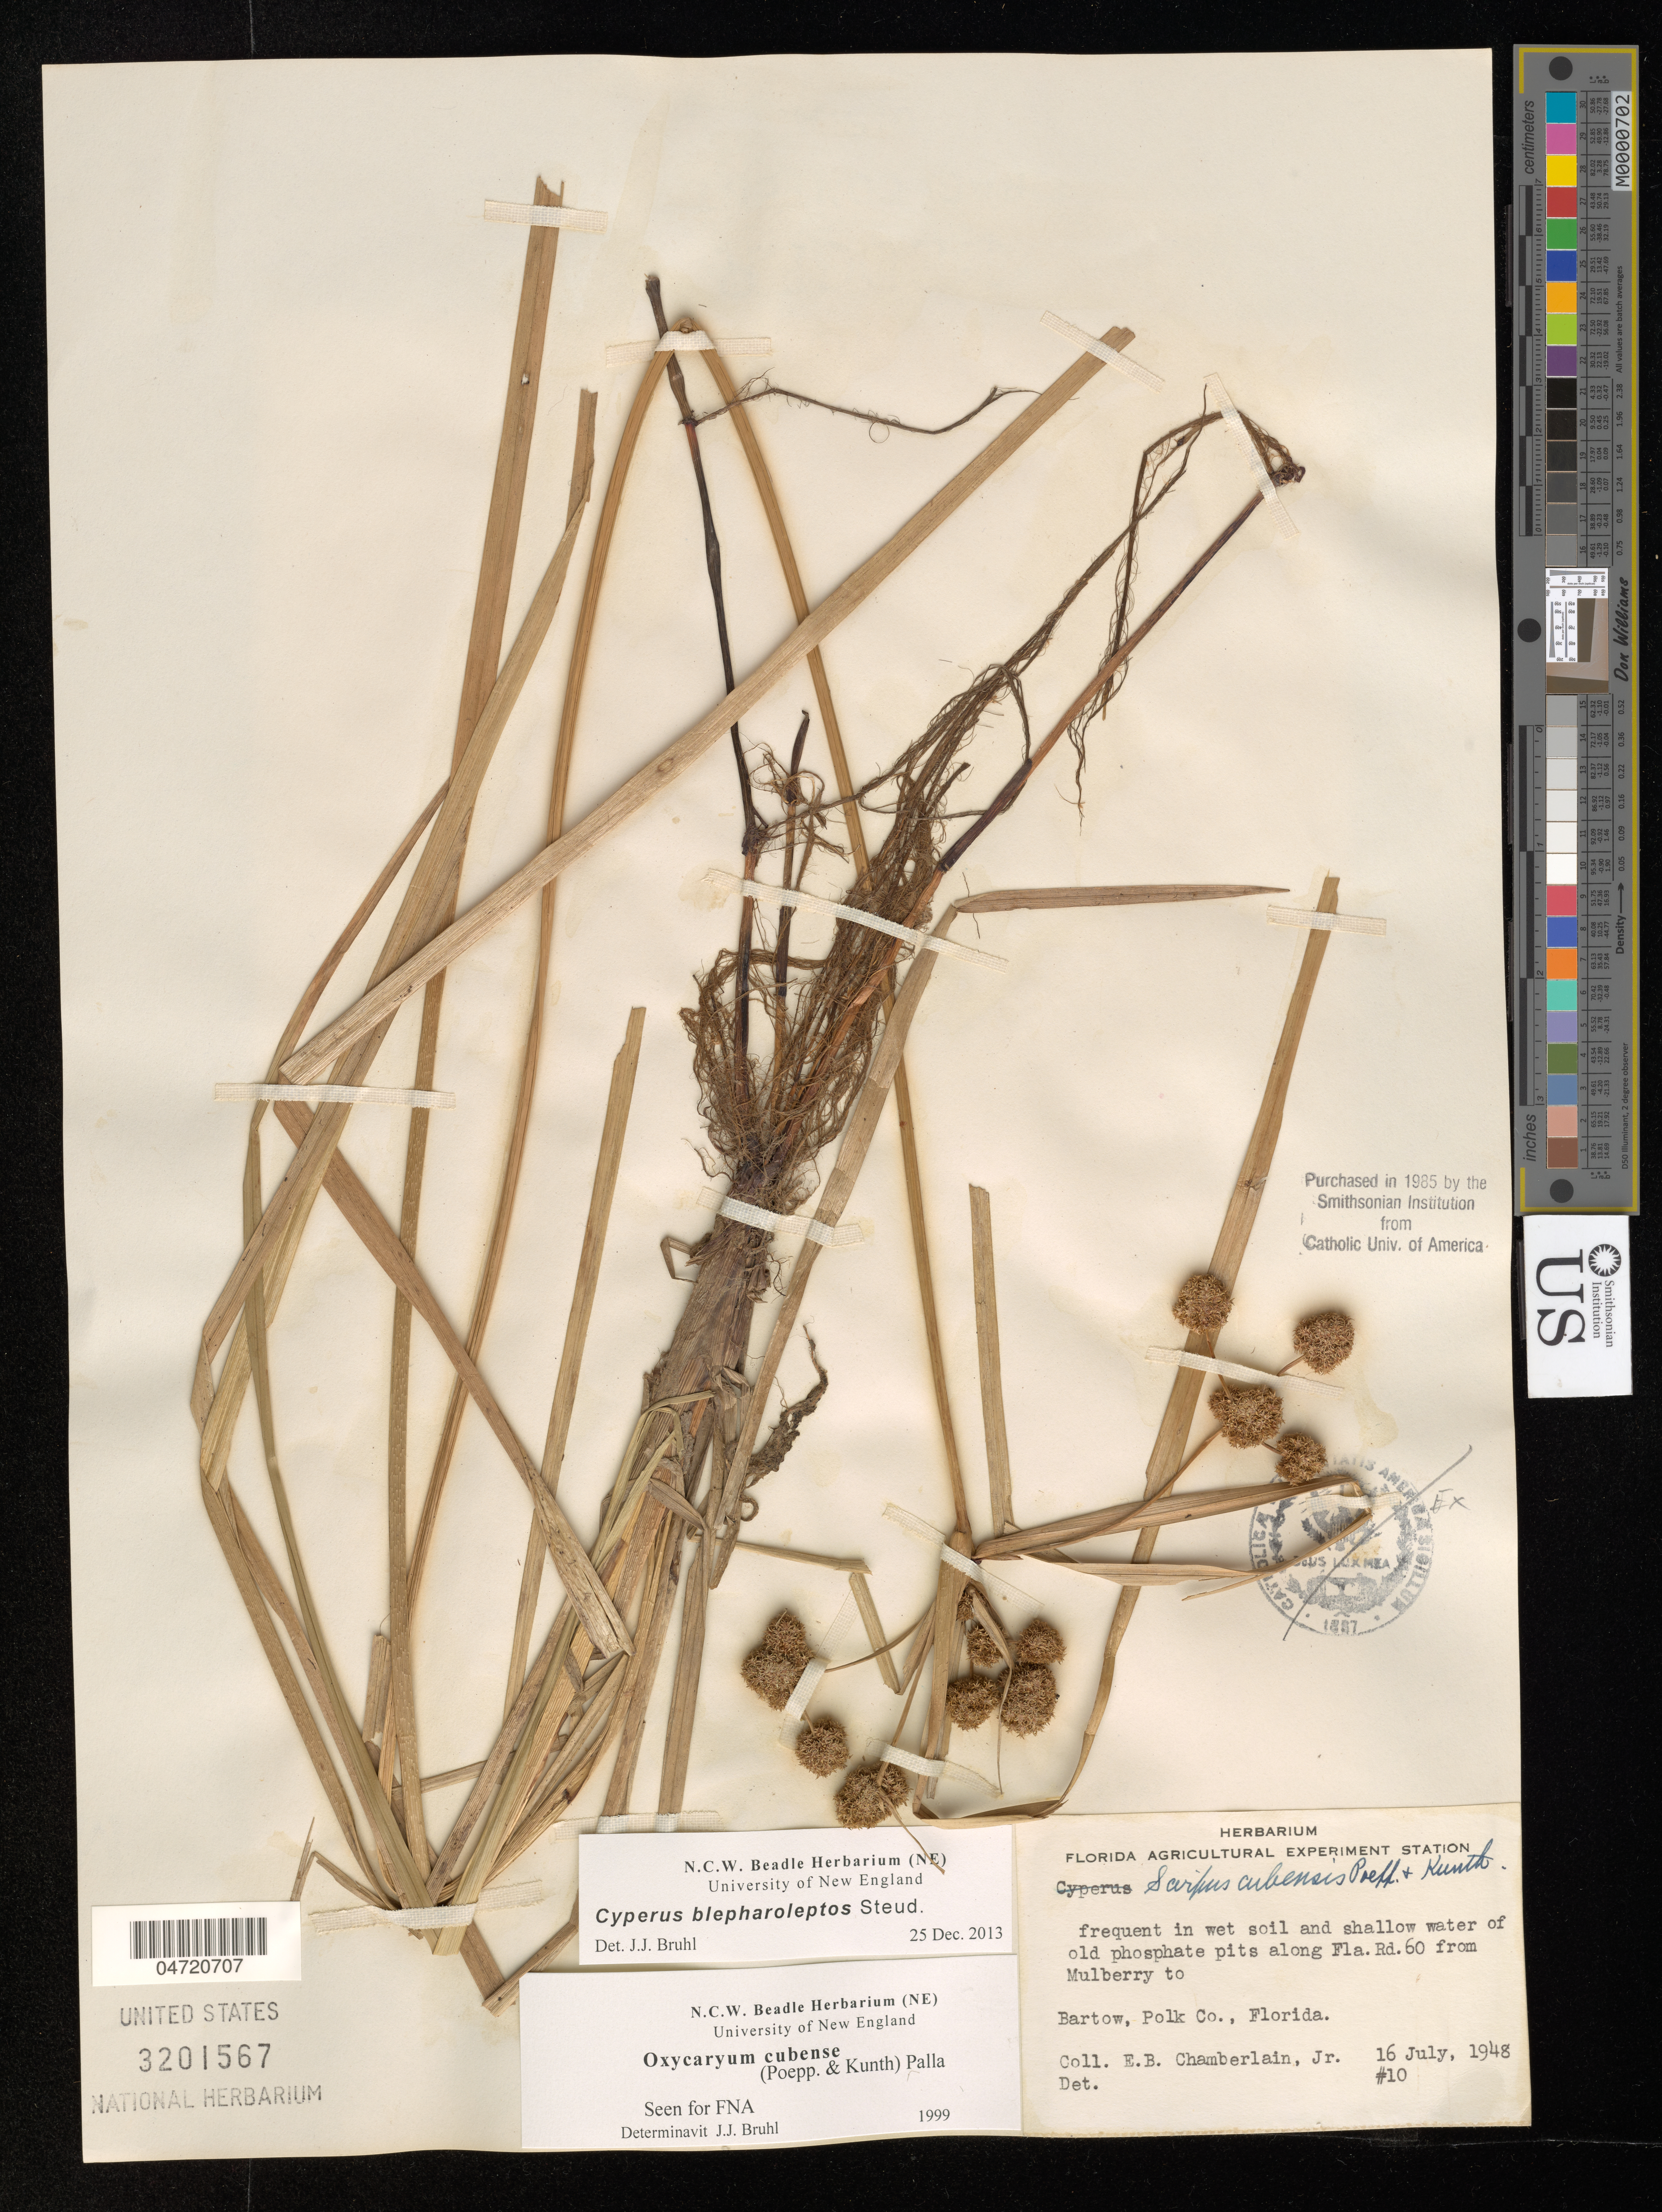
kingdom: Plantae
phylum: Tracheophyta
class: Liliopsida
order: Poales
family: Cyperaceae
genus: Cyperus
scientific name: Cyperus blepharoleptos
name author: Steud.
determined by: Bruhl, J. J., (NE), University of New England (AUSTRALIA)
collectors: E. Chamberlain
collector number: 10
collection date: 1948-07-16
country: United States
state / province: Florida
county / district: Polk County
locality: Bartow; in old phosphate pits along FL RD 60 from Mulberry to Bartow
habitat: In wet soil and shallow water of old phosphate pits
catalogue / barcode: US 3201567